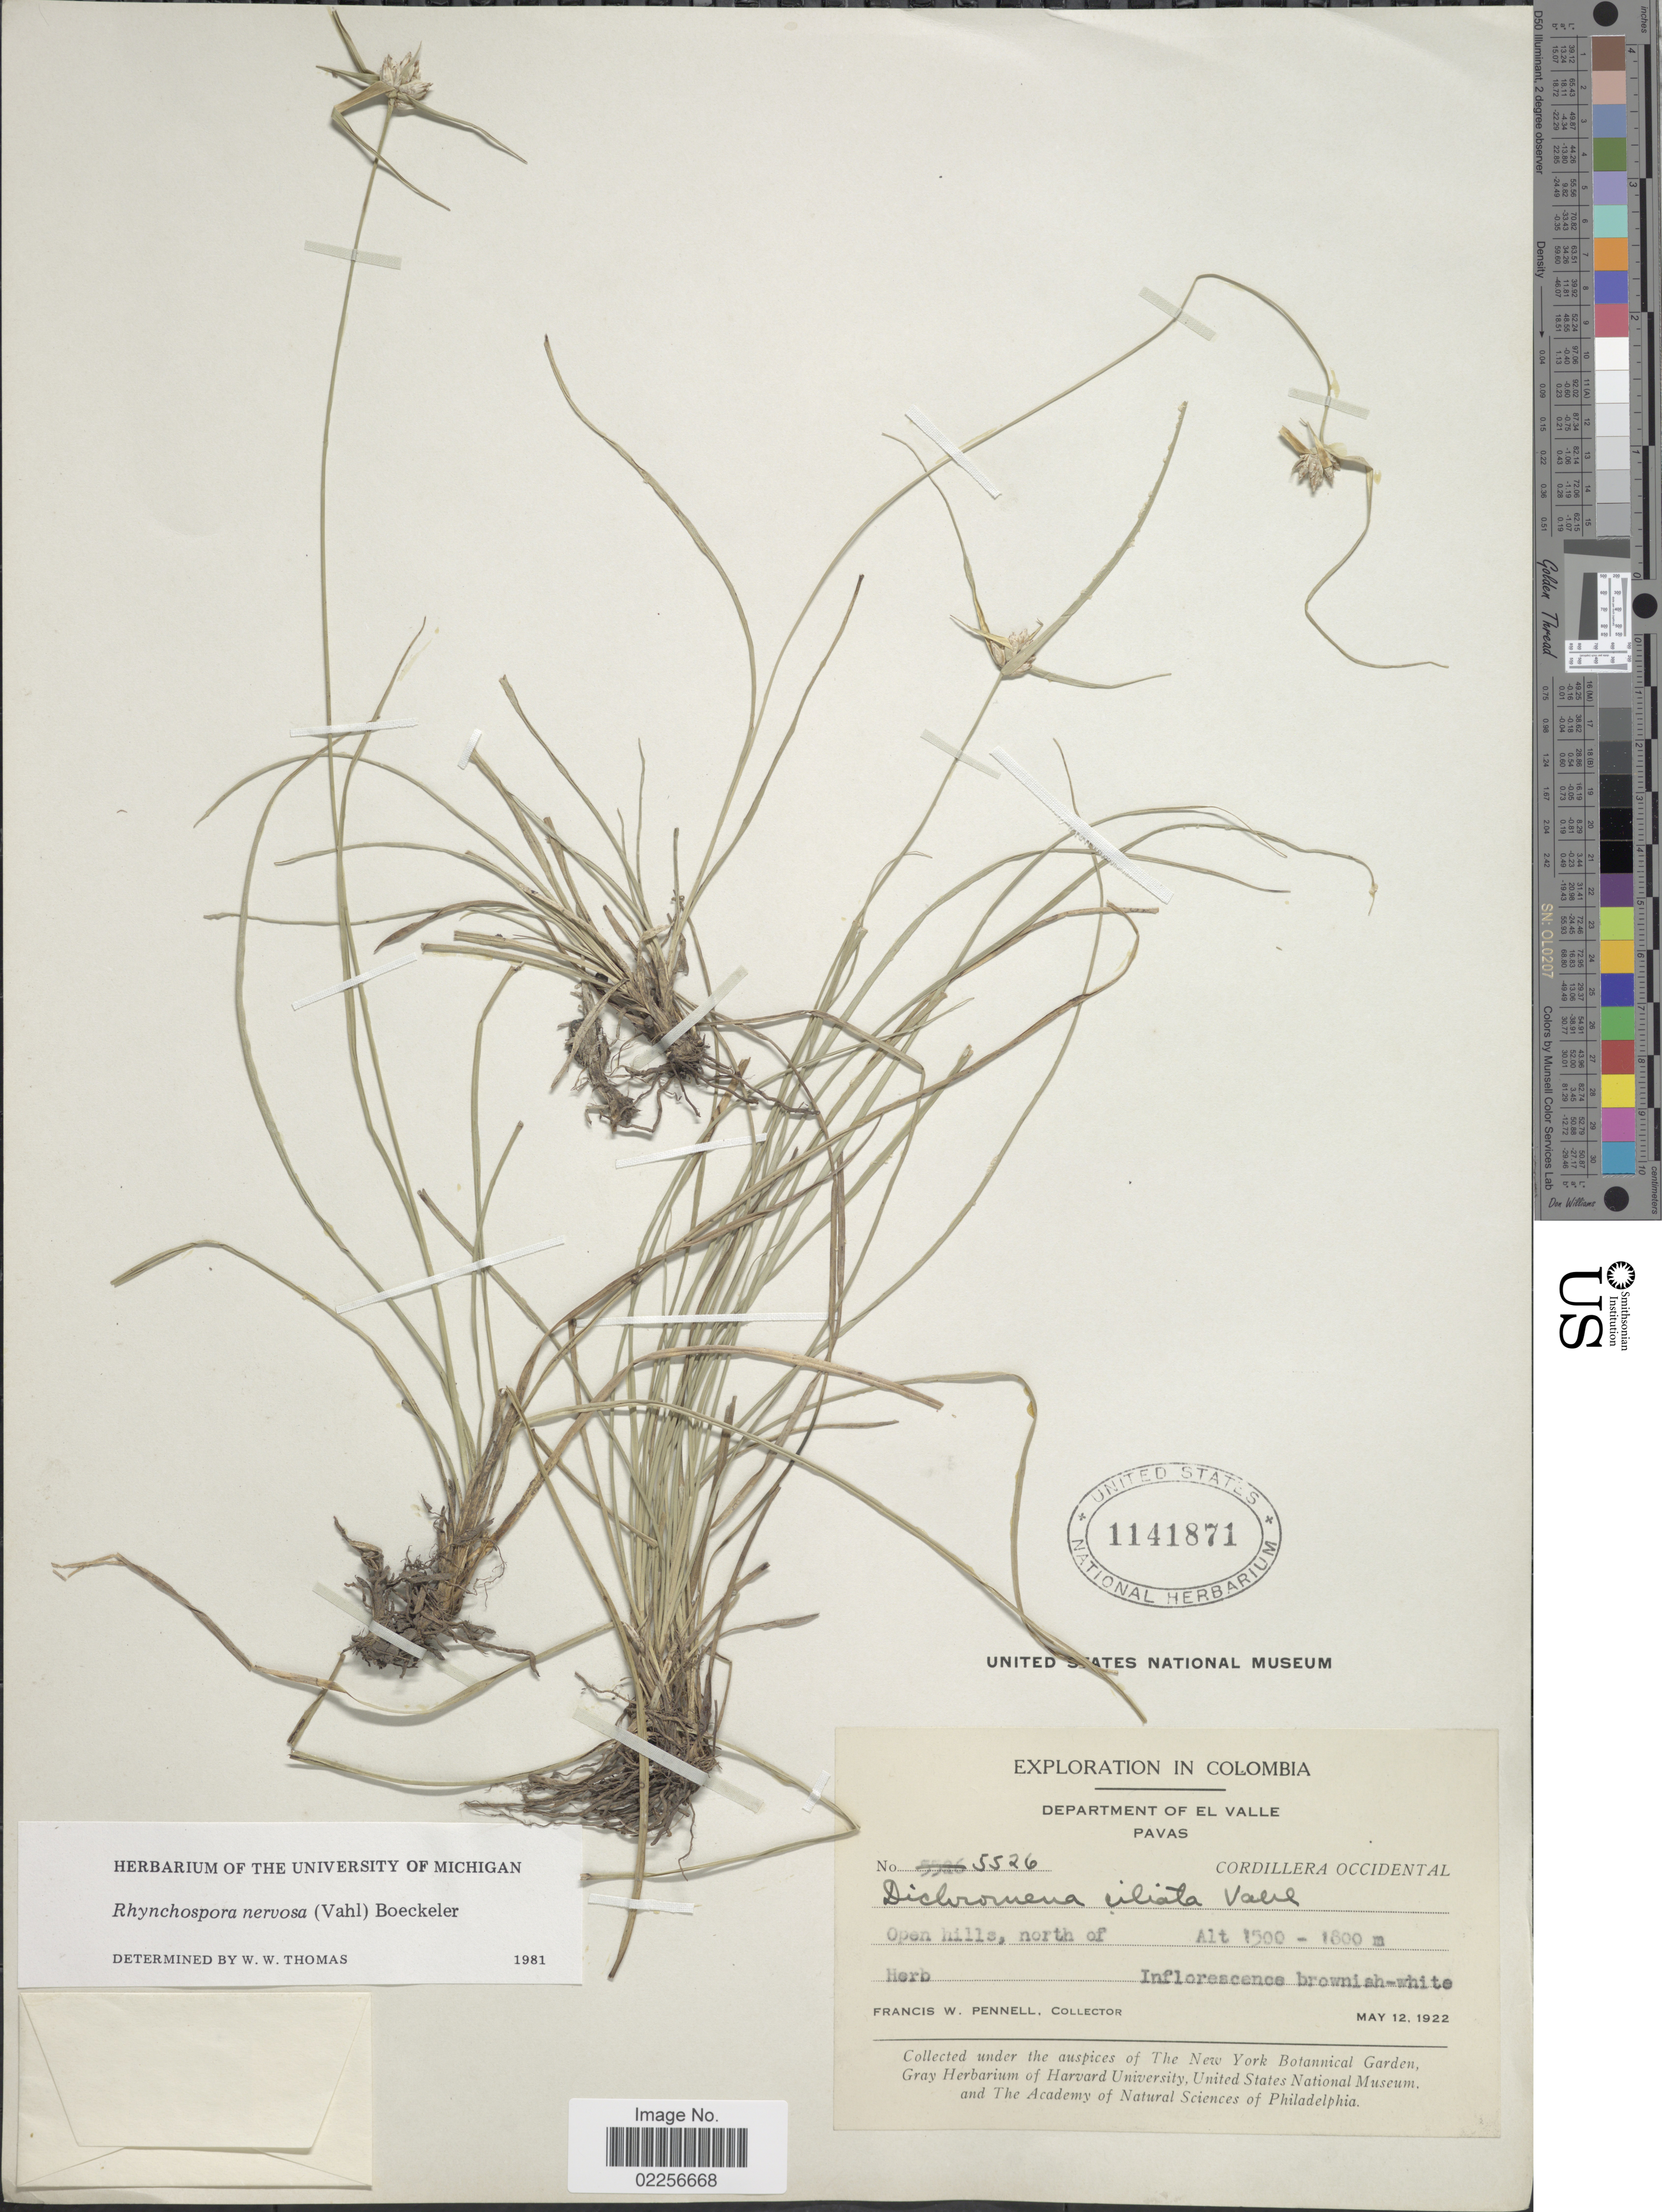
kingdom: Plantae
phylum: Tracheophyta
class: Liliopsida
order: Poales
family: Cyperaceae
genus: Rhynchospora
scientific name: Rhynchospora nervosa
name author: (Vahl) Boeckeler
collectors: F. W. Pennell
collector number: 5526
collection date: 1922-05-12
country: Colombia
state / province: Valle del Cauca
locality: Department of El Valle, Pavas, Cordillera Occidental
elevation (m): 1500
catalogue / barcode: US 1141871